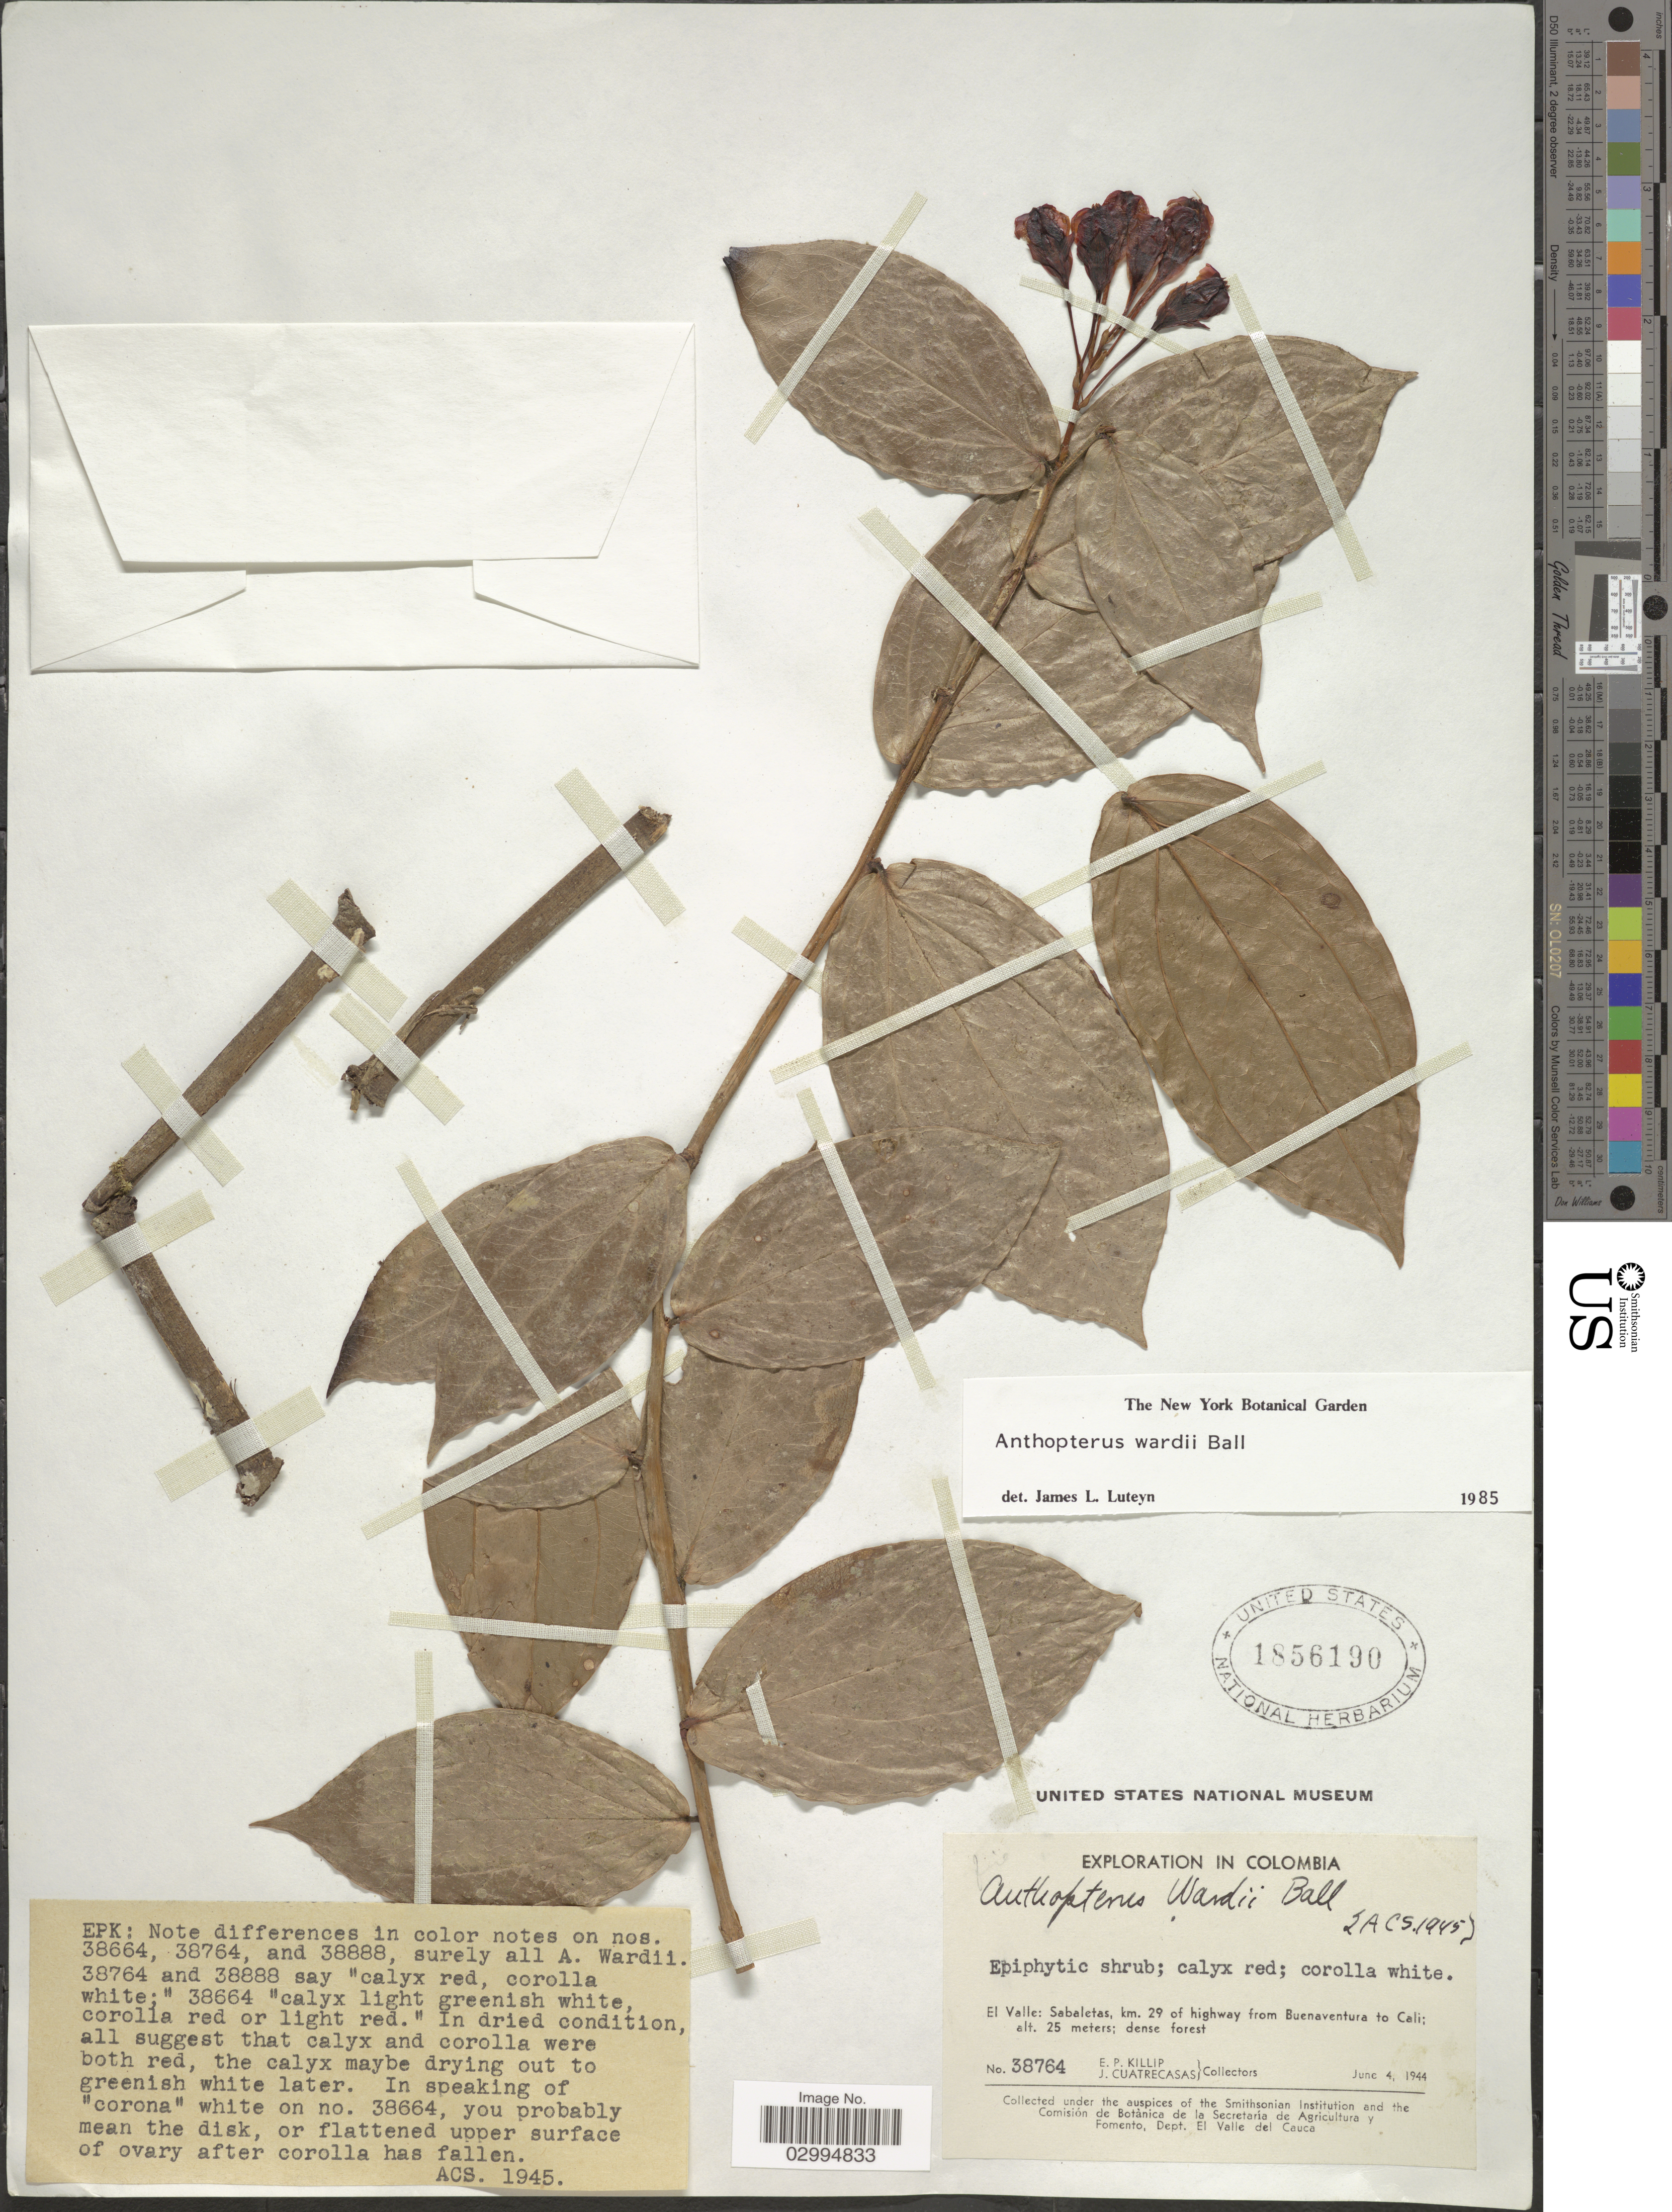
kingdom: Plantae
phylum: Tracheophyta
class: Magnoliopsida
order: Ericales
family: Ericaceae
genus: Anthopterus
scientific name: Anthopterus wardii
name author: Ball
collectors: E. P. Killip & J. Cuatrecasas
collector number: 38764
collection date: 1944-06-04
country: Colombia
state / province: Valle del Cauca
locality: El Valle: Sabaletas, km. 29 of highway from Buenaventura to Cali.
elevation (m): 25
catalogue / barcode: US 1856190